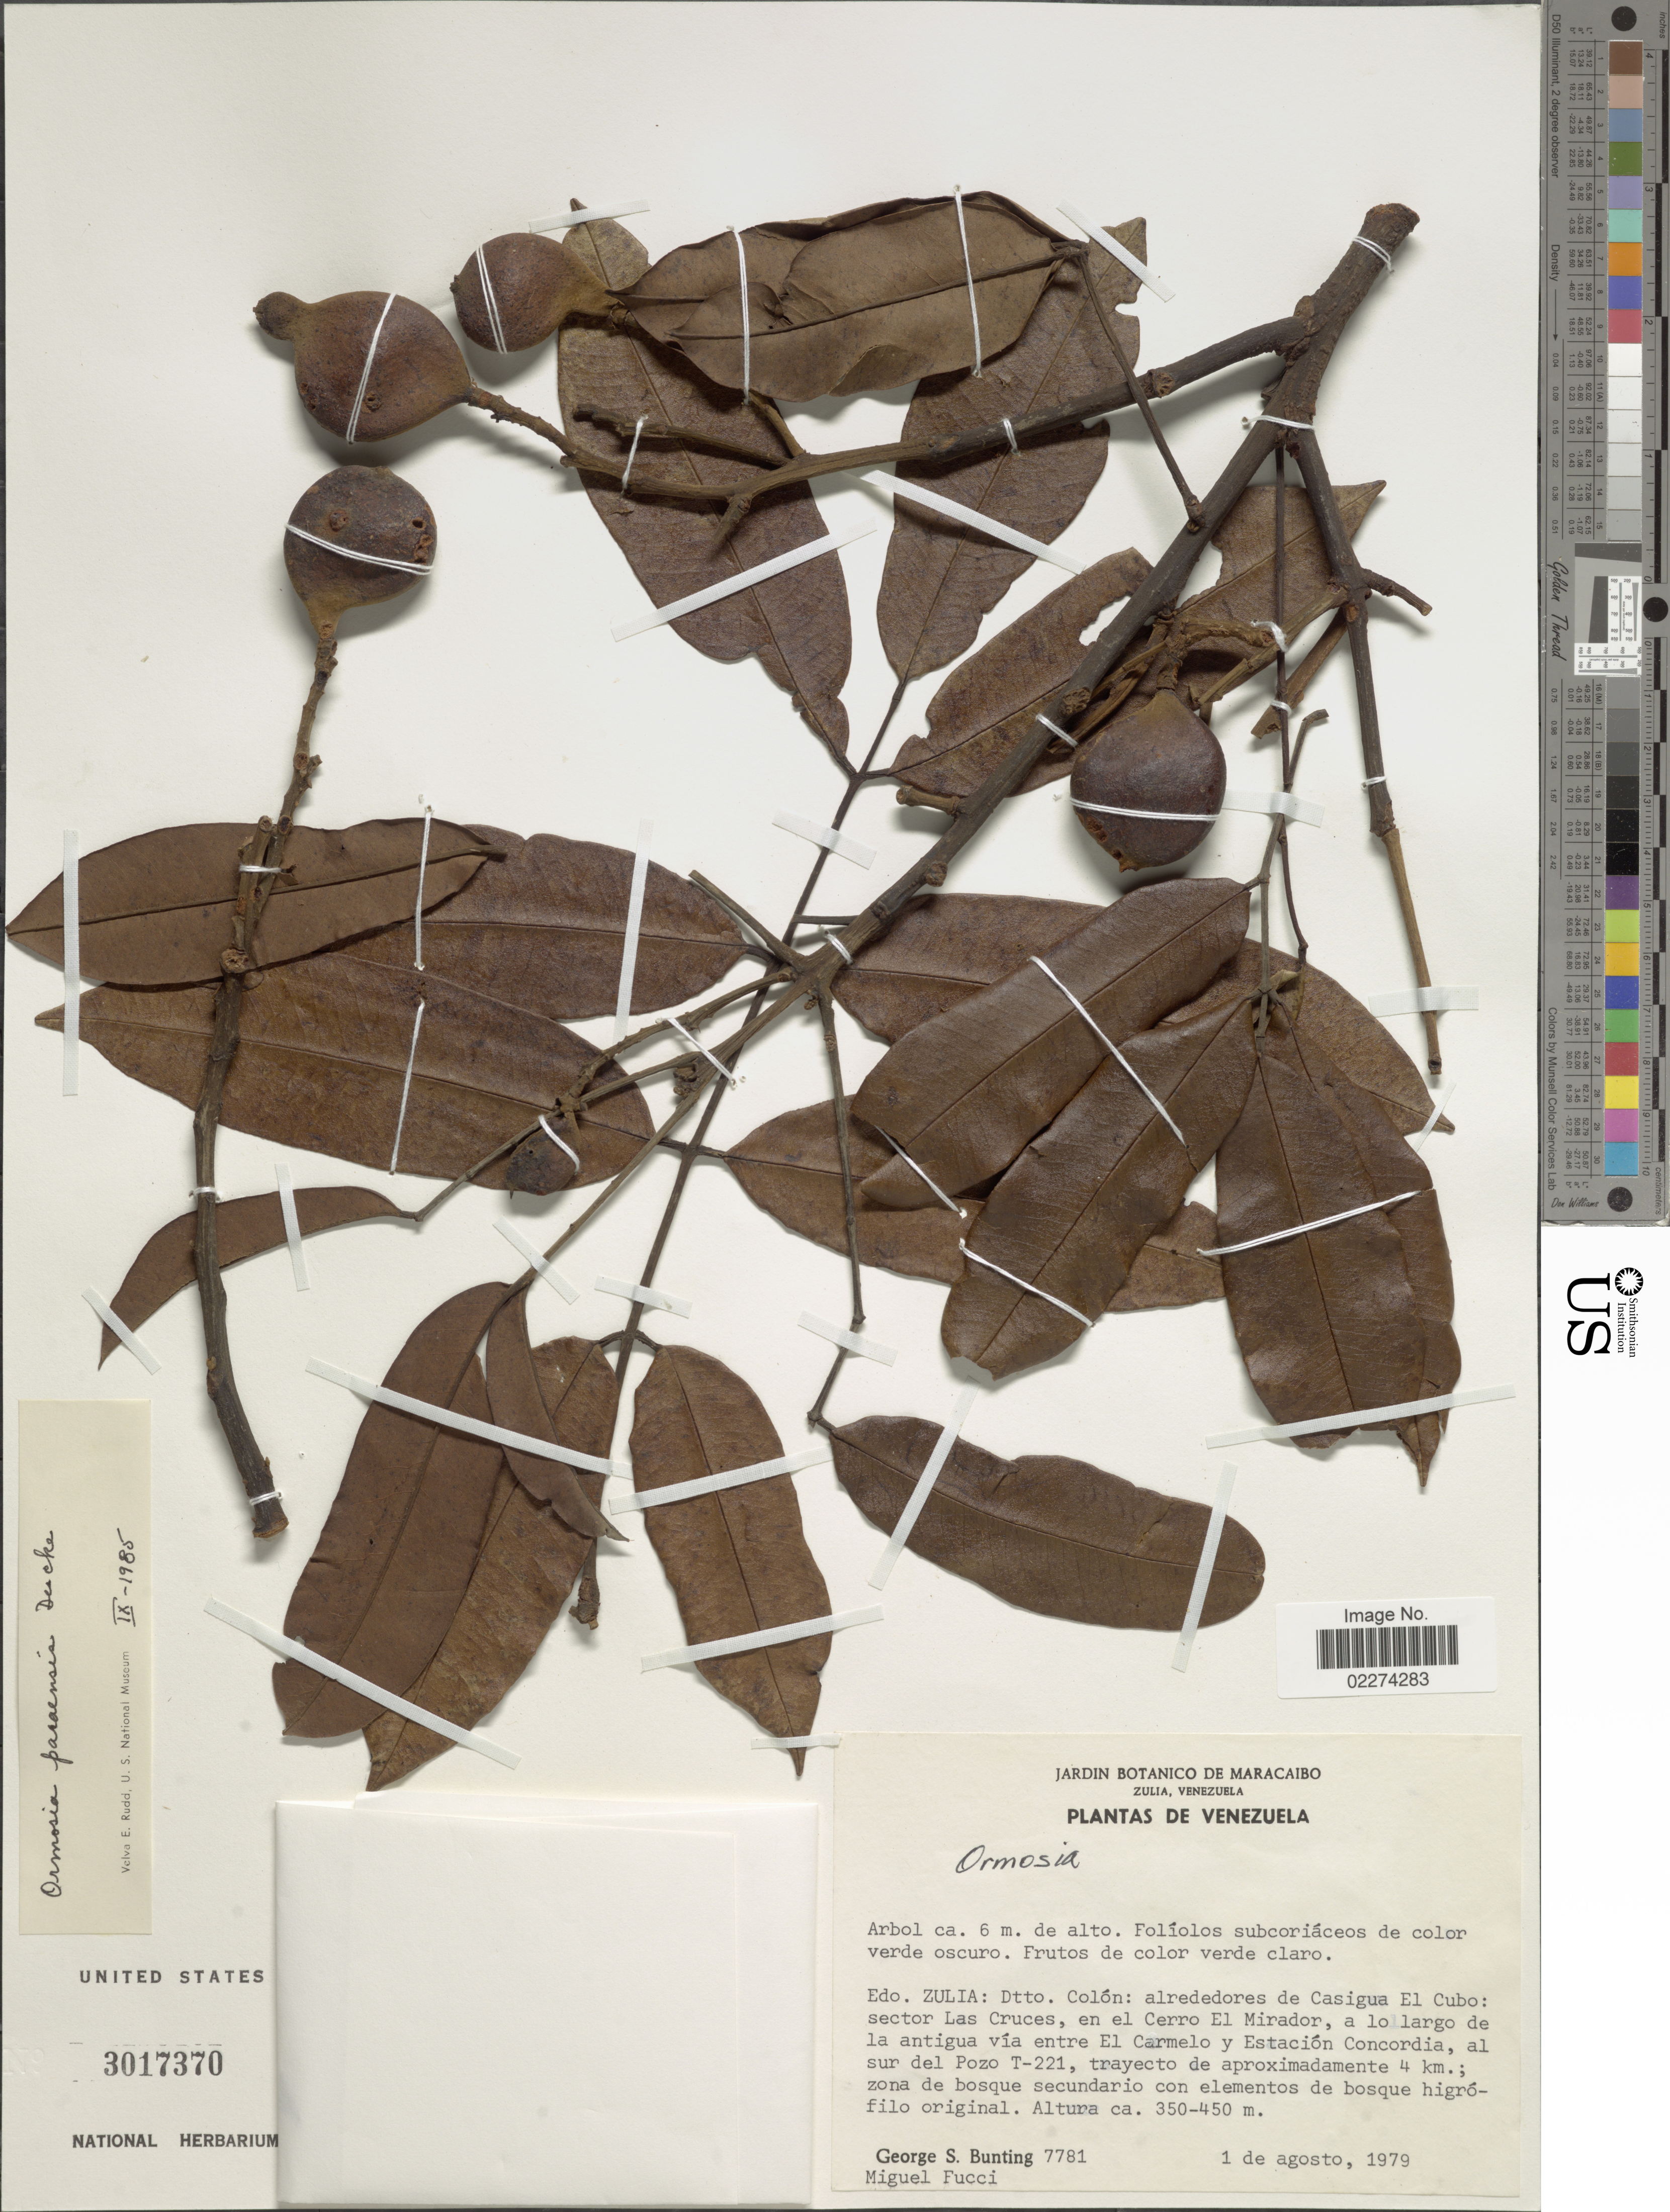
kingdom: Plantae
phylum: Tracheophyta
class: Magnoliopsida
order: Fabales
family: Fabaceae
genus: Ormosia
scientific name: Ormosia paraensis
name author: Ducke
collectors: G. S. Bunting & M. Fucci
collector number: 7781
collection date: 1979-08-01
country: Venezuela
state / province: Zulia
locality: Edo. Zulia: Dtto. Colon: alrededores de Casinga El Cubo: sector Las Cruces, en el Cerro El Mirador, a lo largo de la antiga via entre El Carmelo y Estacion Concordia, al sur del Pozo T-221, trayecto de aproximadamente 4 km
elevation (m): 350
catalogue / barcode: US 3017370